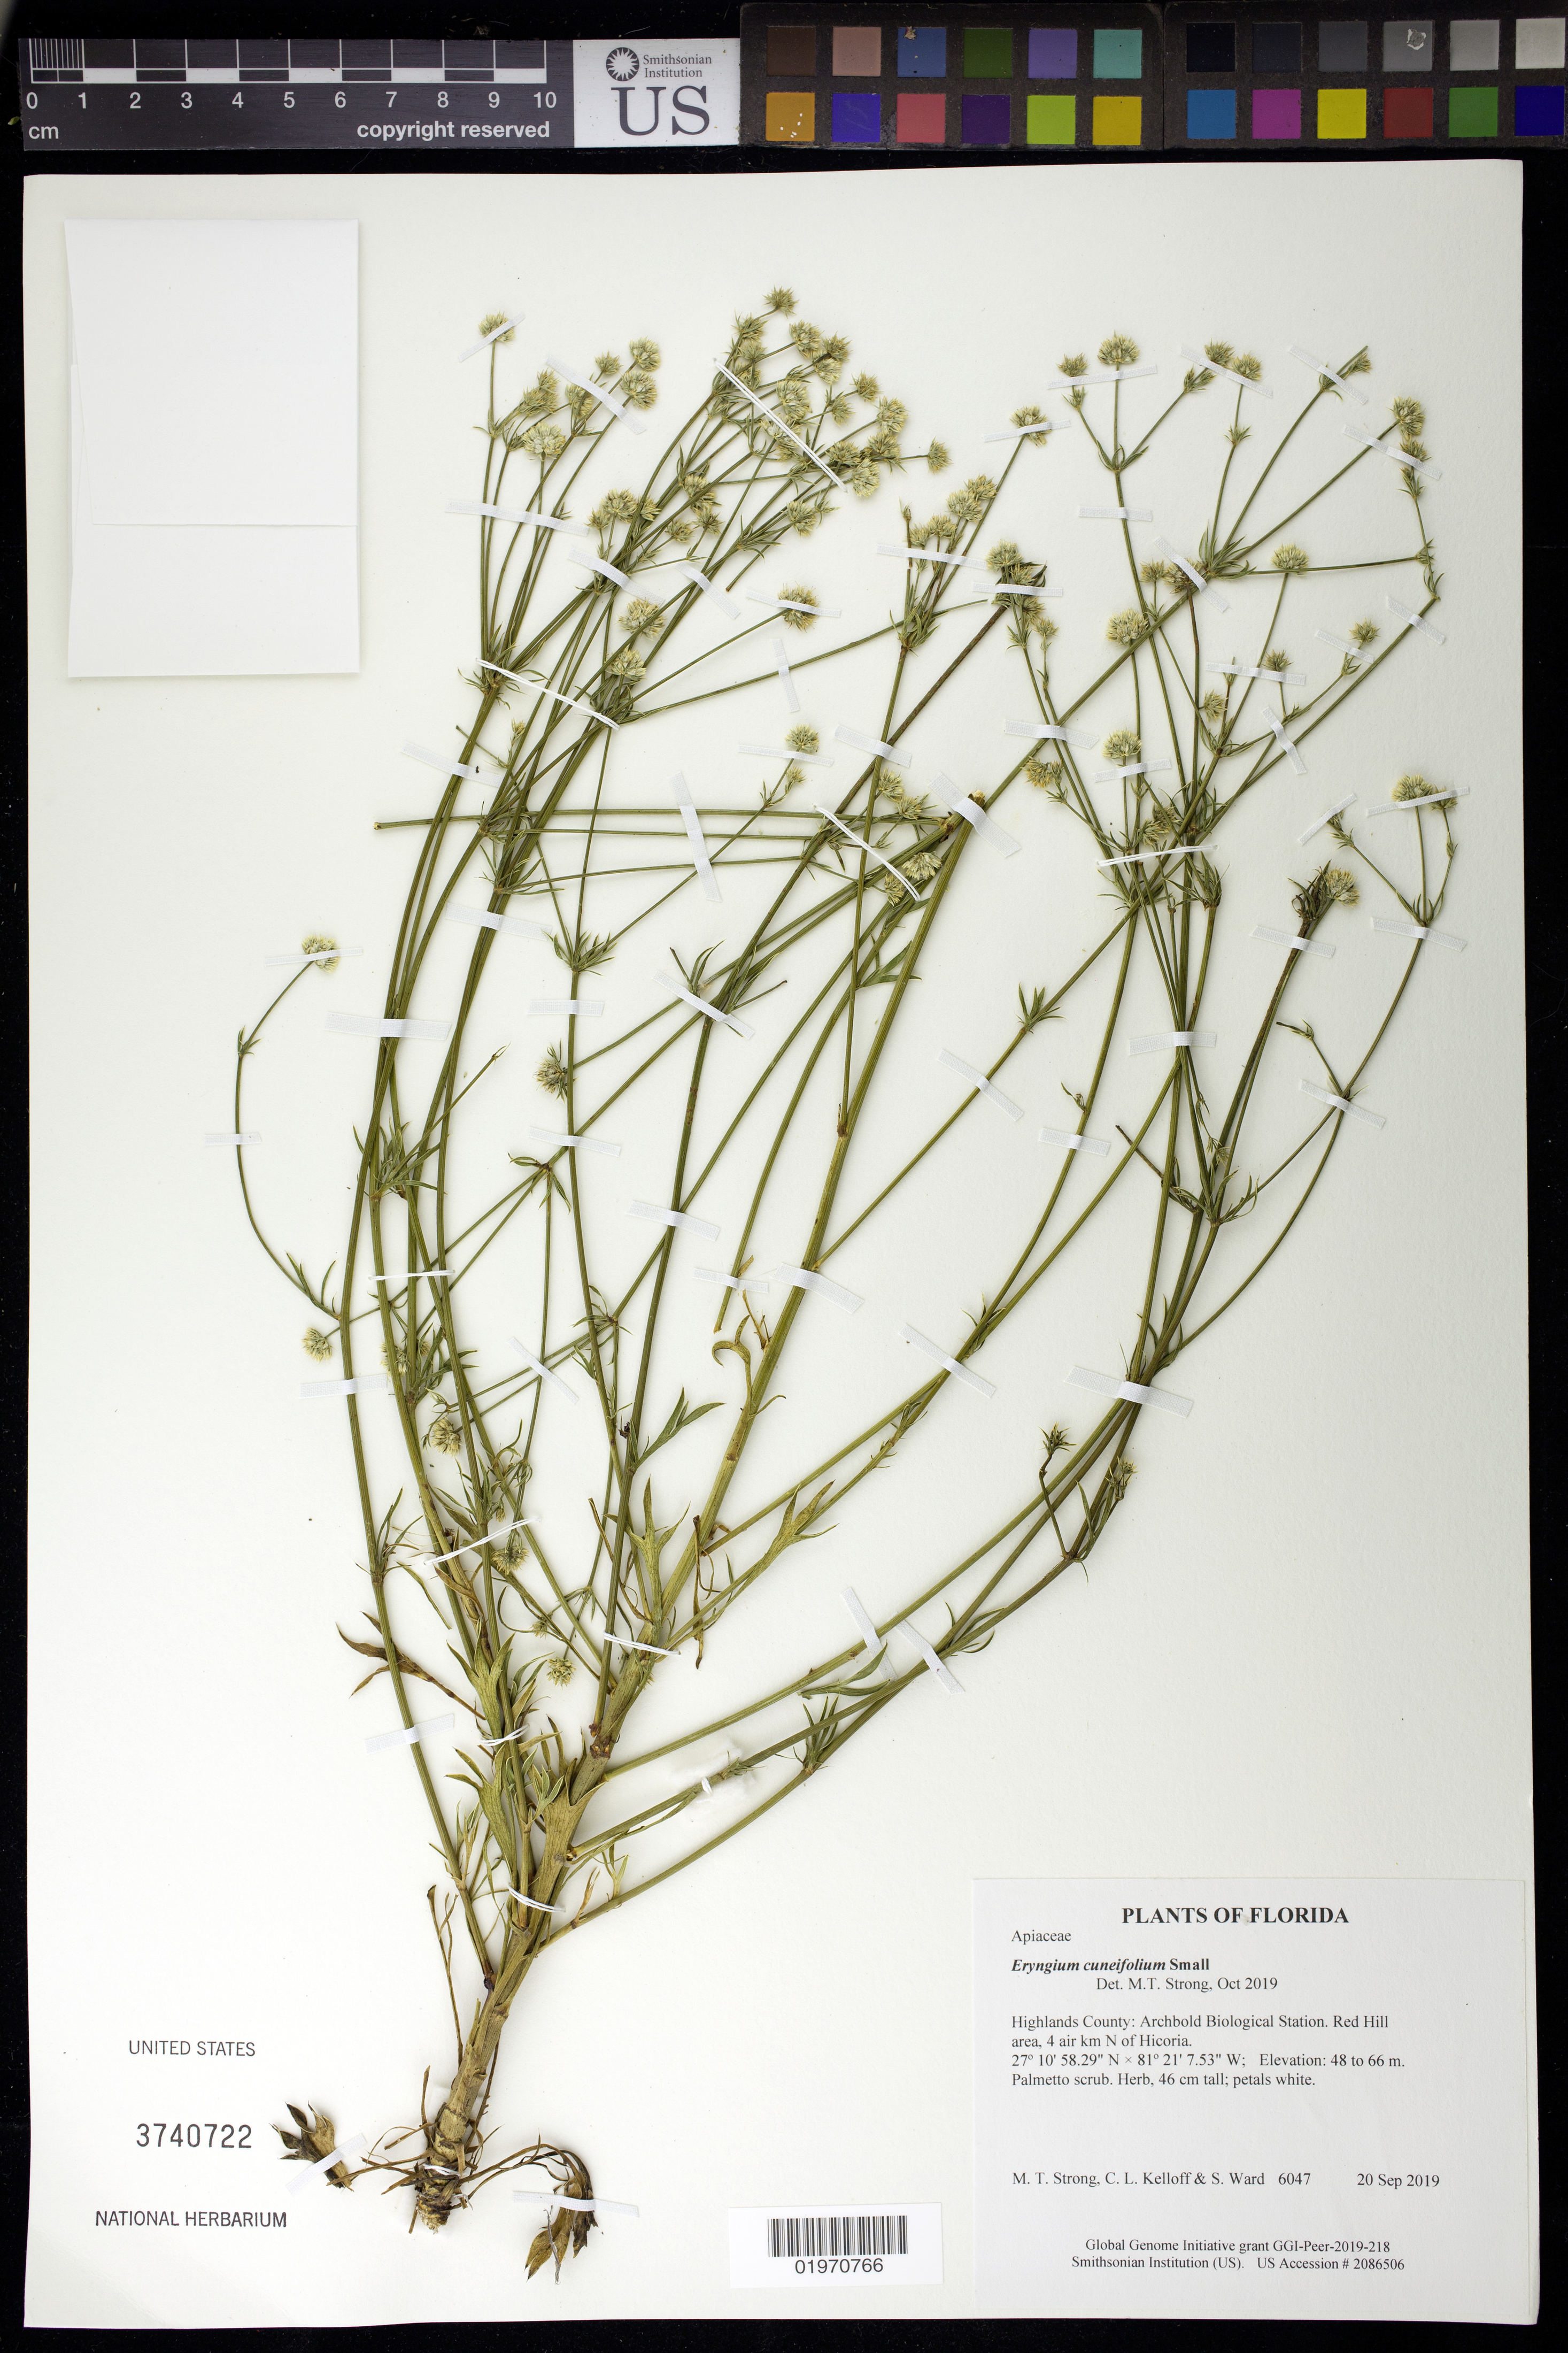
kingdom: Plantae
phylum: Tracheophyta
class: Magnoliopsida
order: Apiales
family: Apiaceae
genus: Eryngium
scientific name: Eryngium cuneifolium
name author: Small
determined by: Strong, Mark T., (BOT), Smithsonian Institution - National Museum of Natural History (UNITED STATES)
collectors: M. T. Strong, C. L. Kelloff & S. Ward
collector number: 6047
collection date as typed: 20 Sep 2019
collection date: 2019-09-20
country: United States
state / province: Florida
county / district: Highlands County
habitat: Palmetto scrub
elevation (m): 48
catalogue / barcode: US 3740722